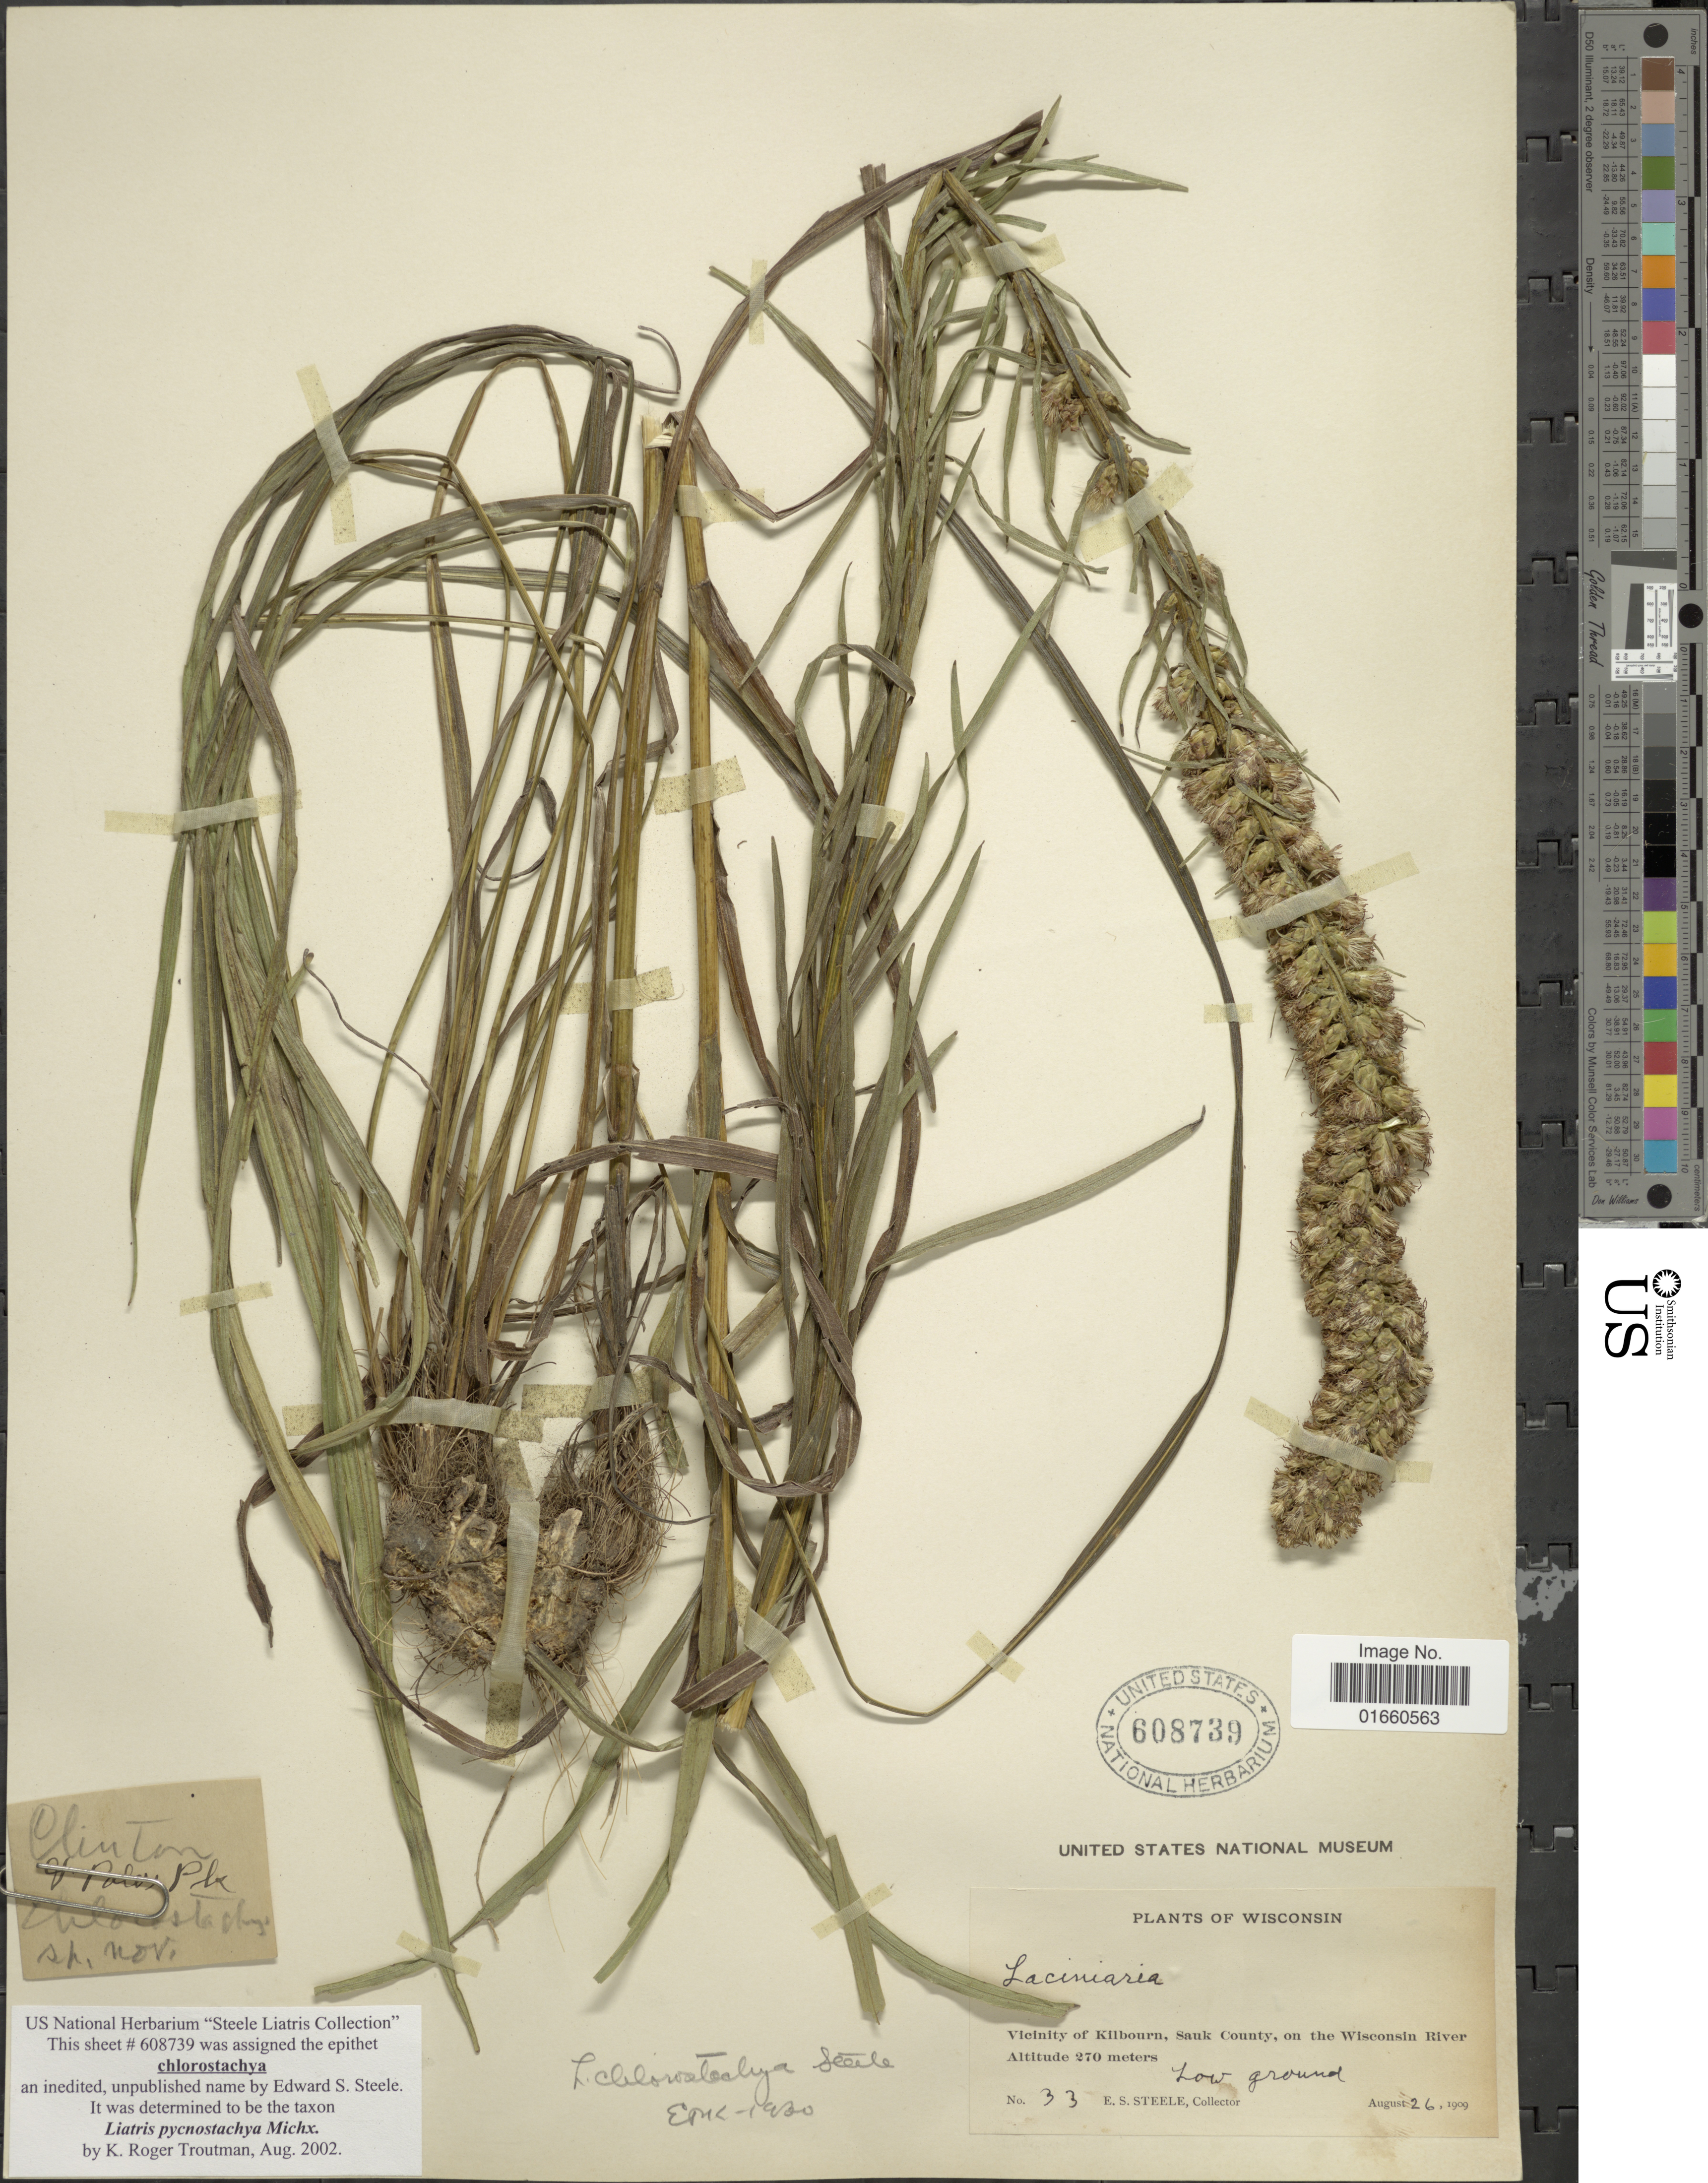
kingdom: Plantae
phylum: Tracheophyta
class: Magnoliopsida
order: Asterales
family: Asteraceae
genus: Liatris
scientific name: Liatris pycnostachya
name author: Michx.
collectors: E. Steele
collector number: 33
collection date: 1909-08-26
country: United States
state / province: Wisconsin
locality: Vicinity of Kilbourn, Sauk County, on the Wisconsin River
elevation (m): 270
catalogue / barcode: US 608739